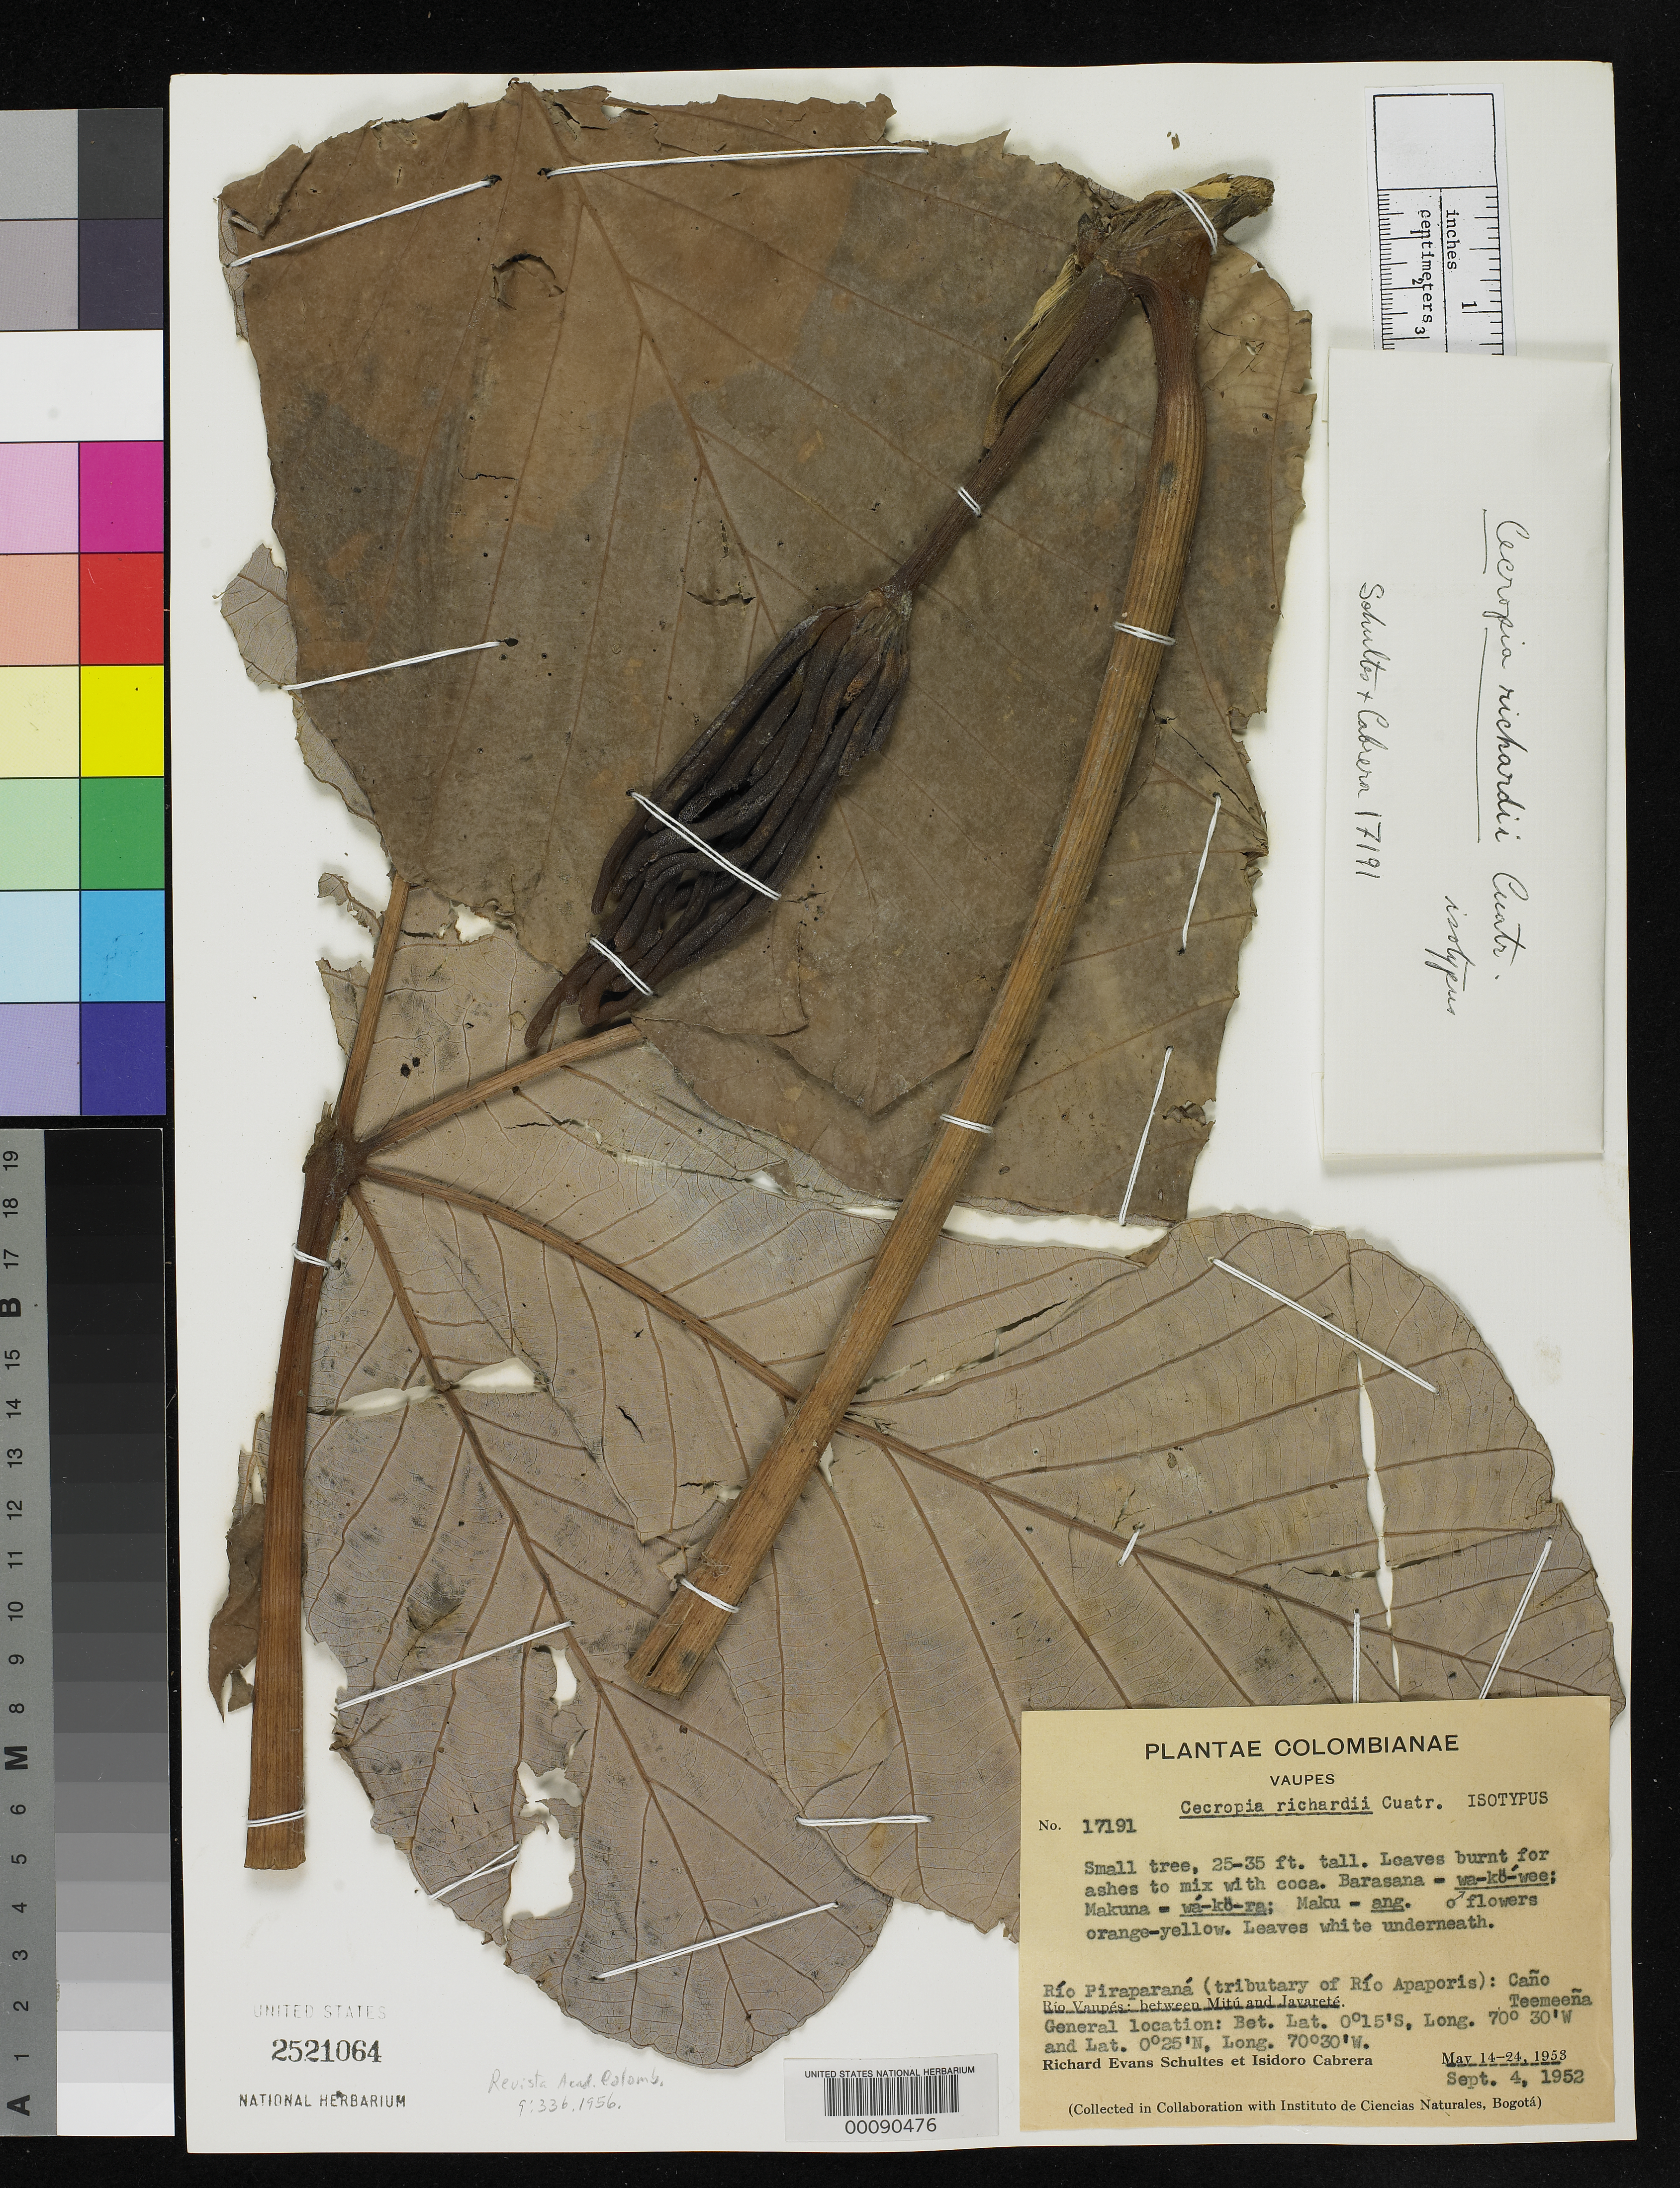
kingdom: Plantae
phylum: Tracheophyta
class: Magnoliopsida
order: Rosales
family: Urticaceae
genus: Cecropia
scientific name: Cecropia richardii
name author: Cuatrec.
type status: Isotype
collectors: R. E. Schultes & I. Cabrera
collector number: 17191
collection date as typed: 04 Sep 1952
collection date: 1952-09-04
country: Colombia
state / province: Vaupés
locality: Caño Tejemena.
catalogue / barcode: US 2521064